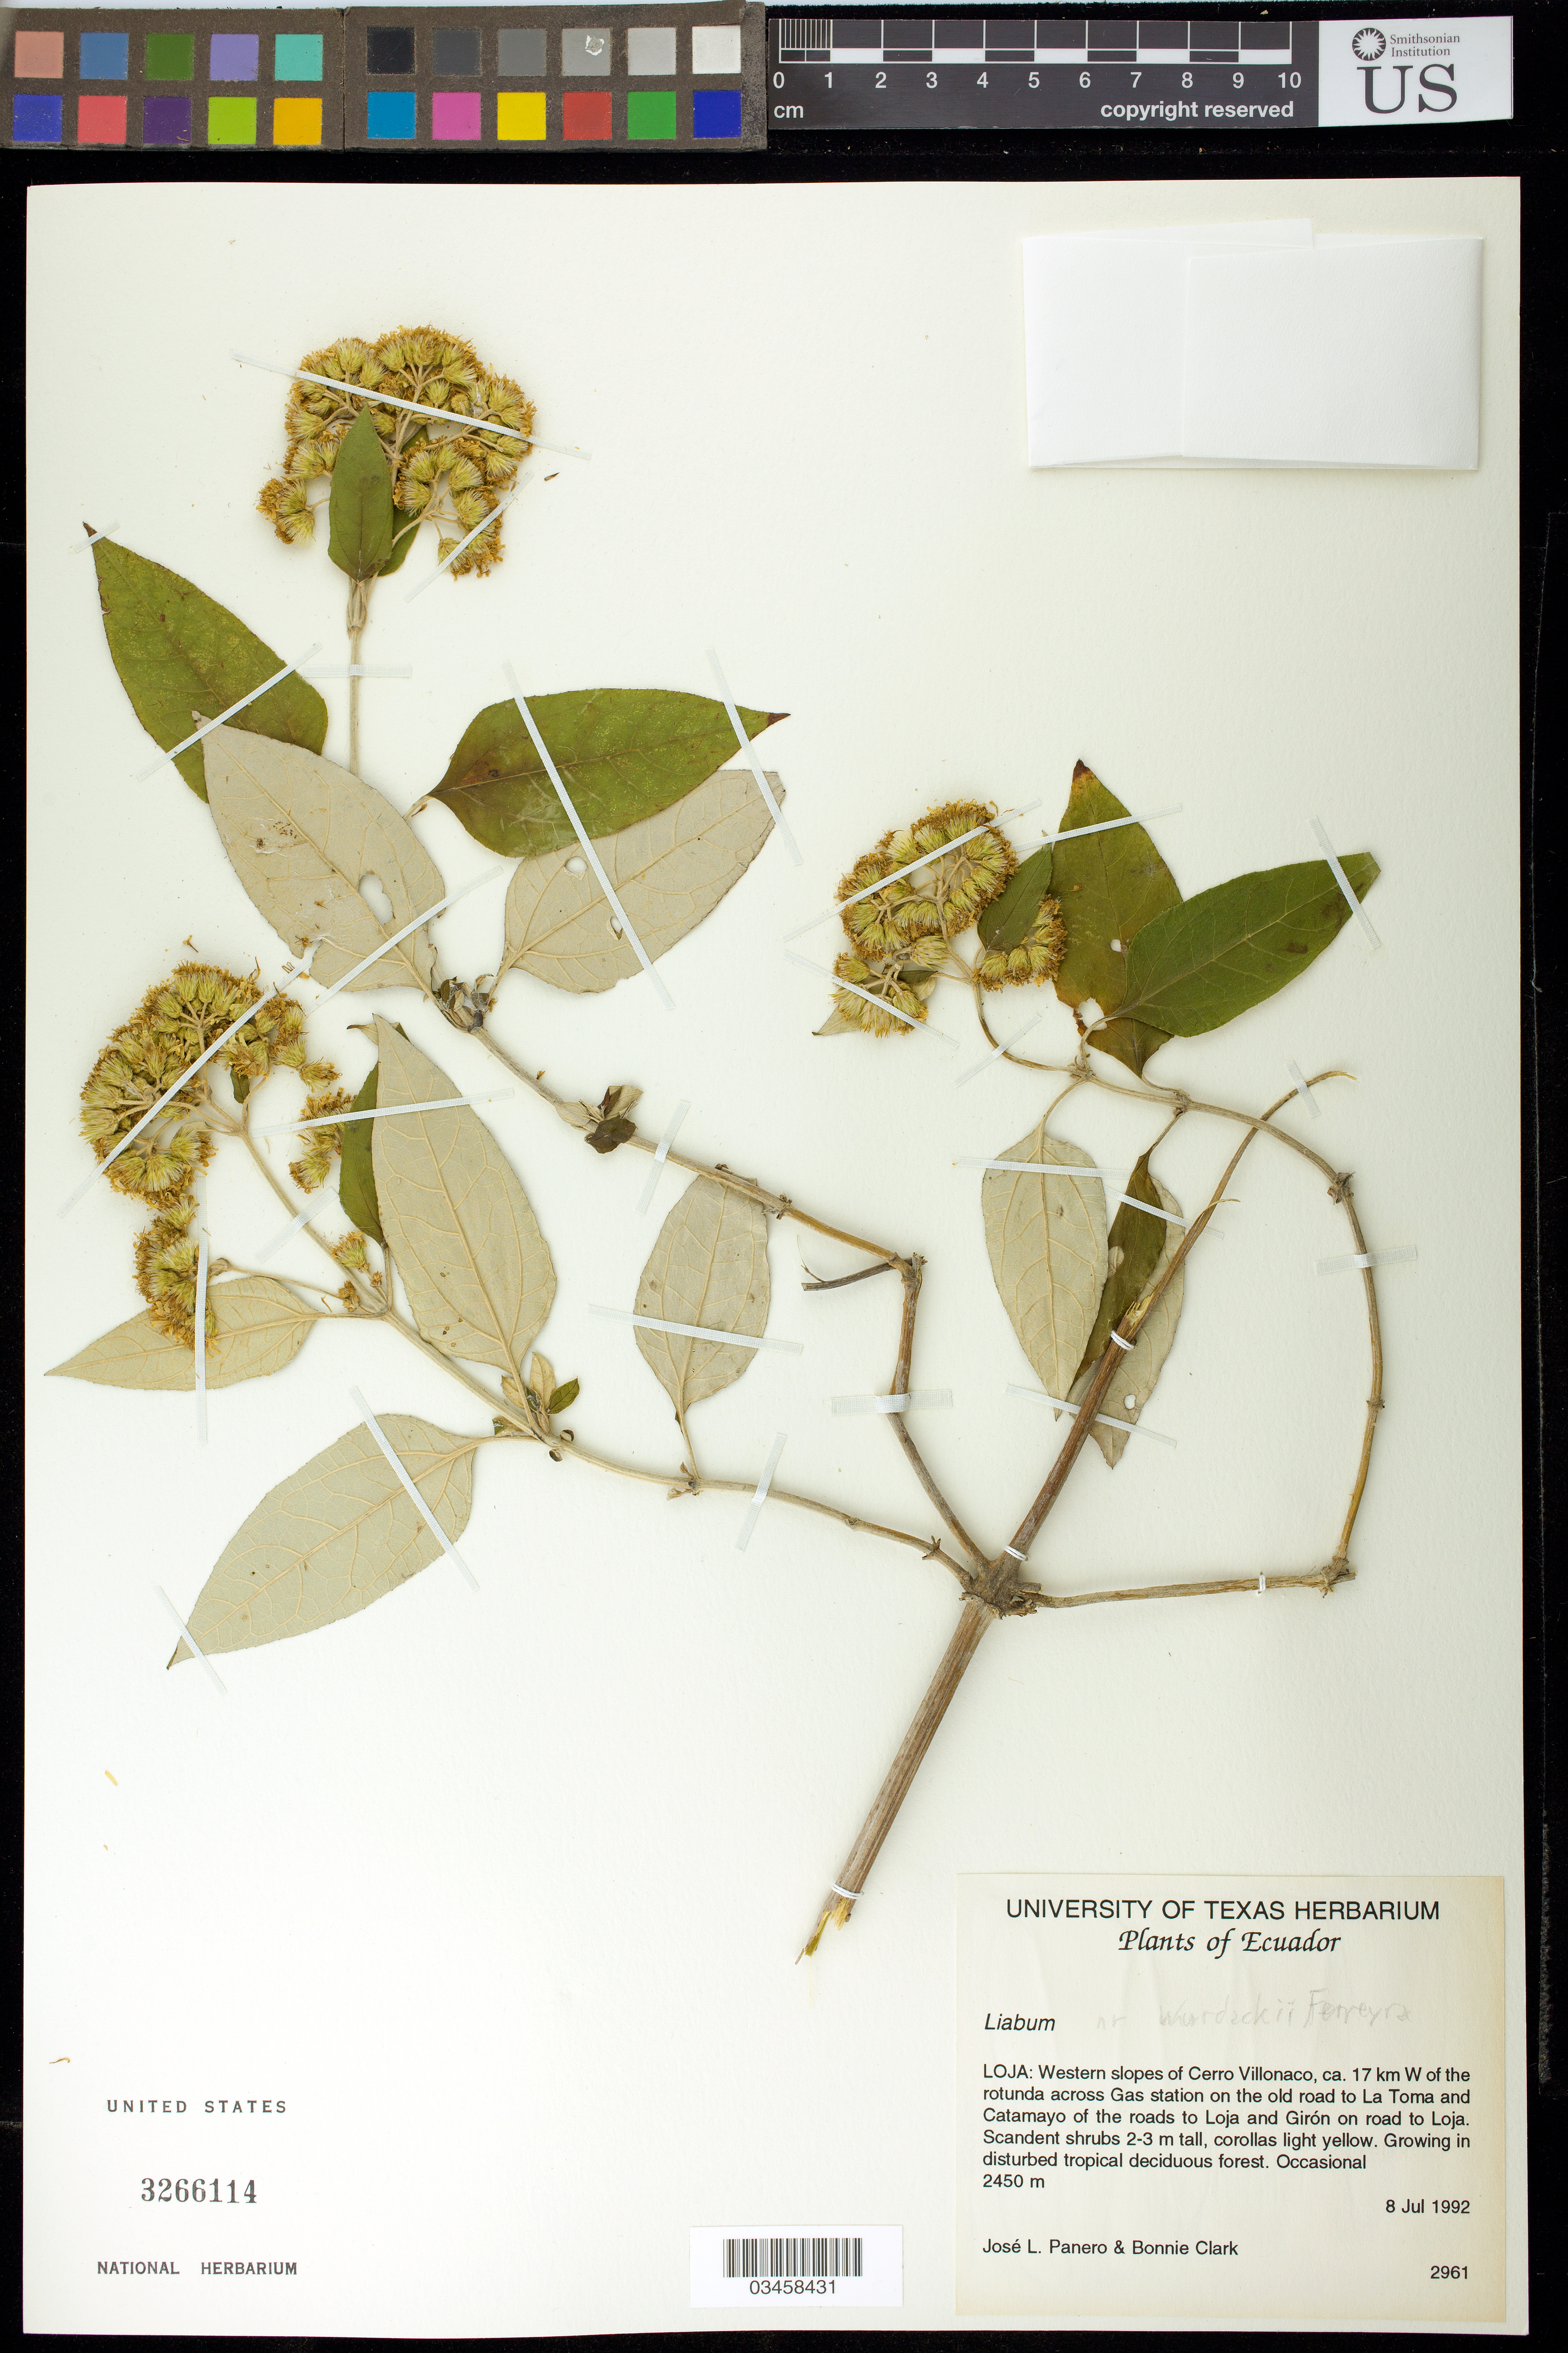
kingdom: Plantae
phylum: Tracheophyta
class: Magnoliopsida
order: Asterales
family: Asteraceae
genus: Liabum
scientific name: Liabum sp.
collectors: J. L. Panero & B. Clark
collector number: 2961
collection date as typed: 8 Jul 1992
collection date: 1992-07-08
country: Ecuador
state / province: Loja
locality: Western slopes of Cerro Villonaco, ca. 17 km W of the rotunda across gas station on the old road to La Toma and Catamayo of the roads to Loja and Giron on road to Loja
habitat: Growing in disturbed tropical deciduous forest.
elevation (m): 2450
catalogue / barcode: US 3266114